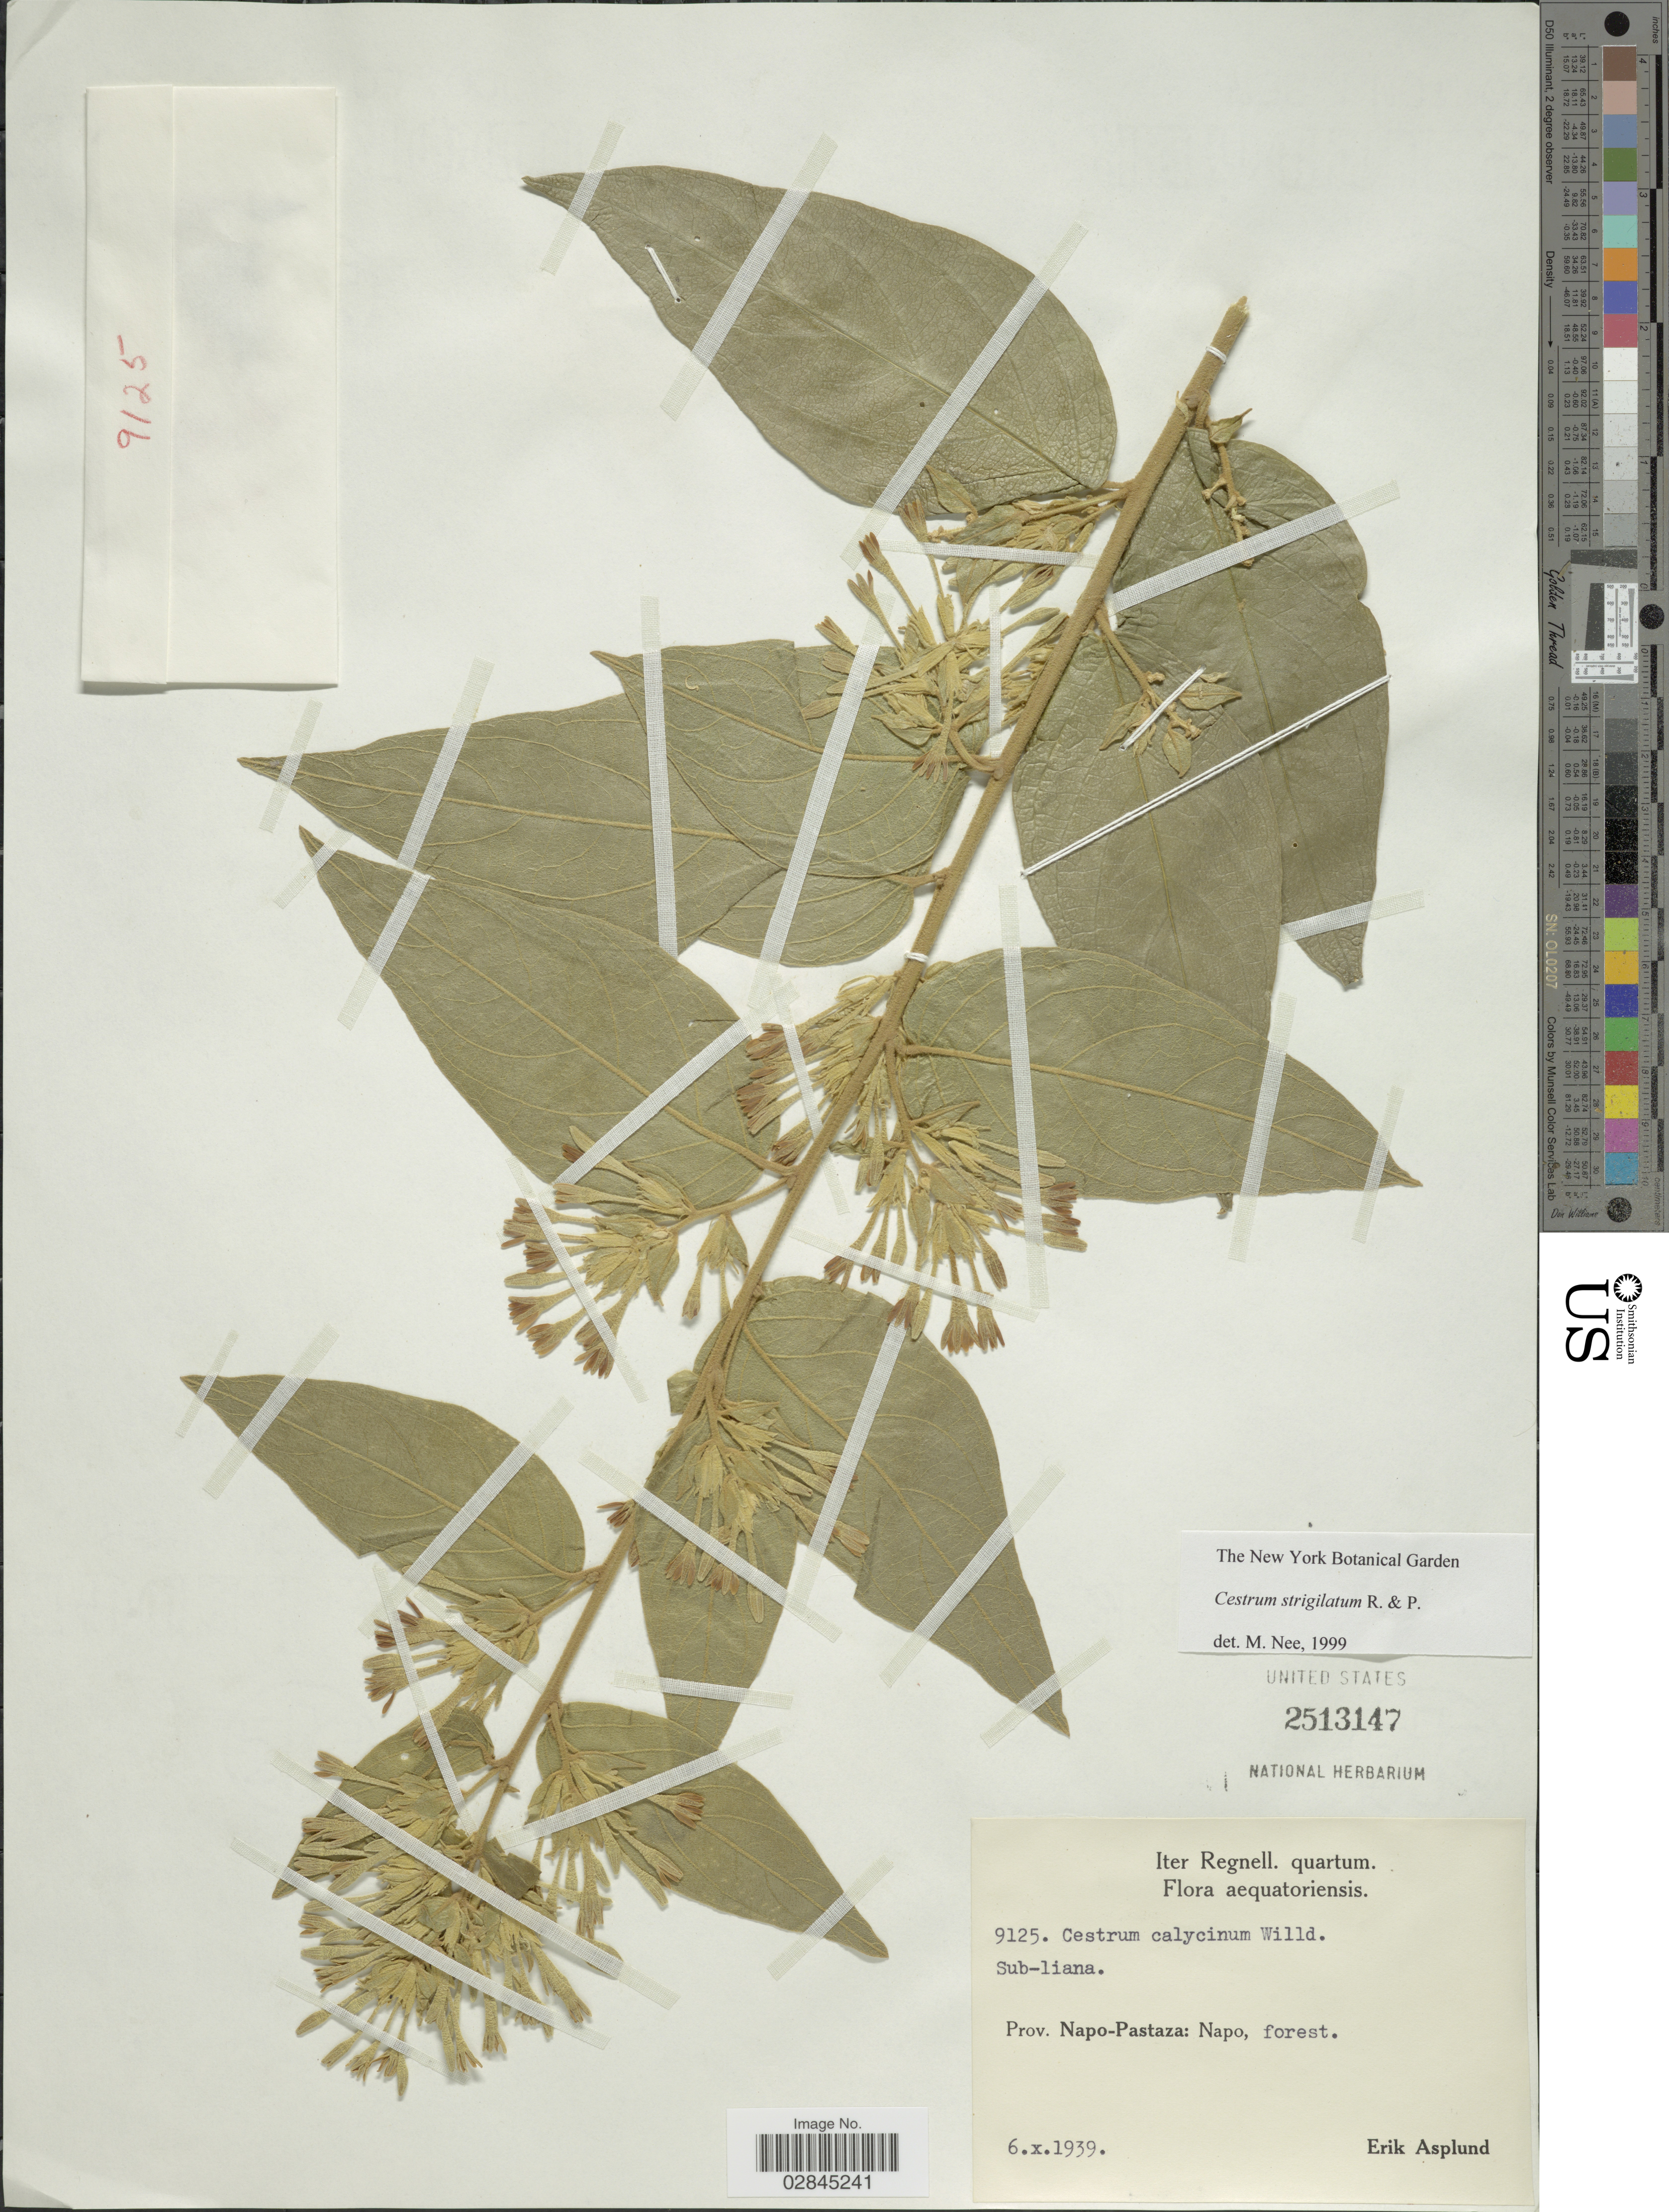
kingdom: Plantae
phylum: Tracheophyta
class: Magnoliopsida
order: Solanales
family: Solanaceae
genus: Cestrum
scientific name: Cestrum strigillatum var. calycinum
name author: Ruiz & Pav.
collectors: E. Asplund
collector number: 9125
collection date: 1939-10-06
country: Ecuador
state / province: Napo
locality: Prov. Napo-Pastaza.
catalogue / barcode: US 2513147